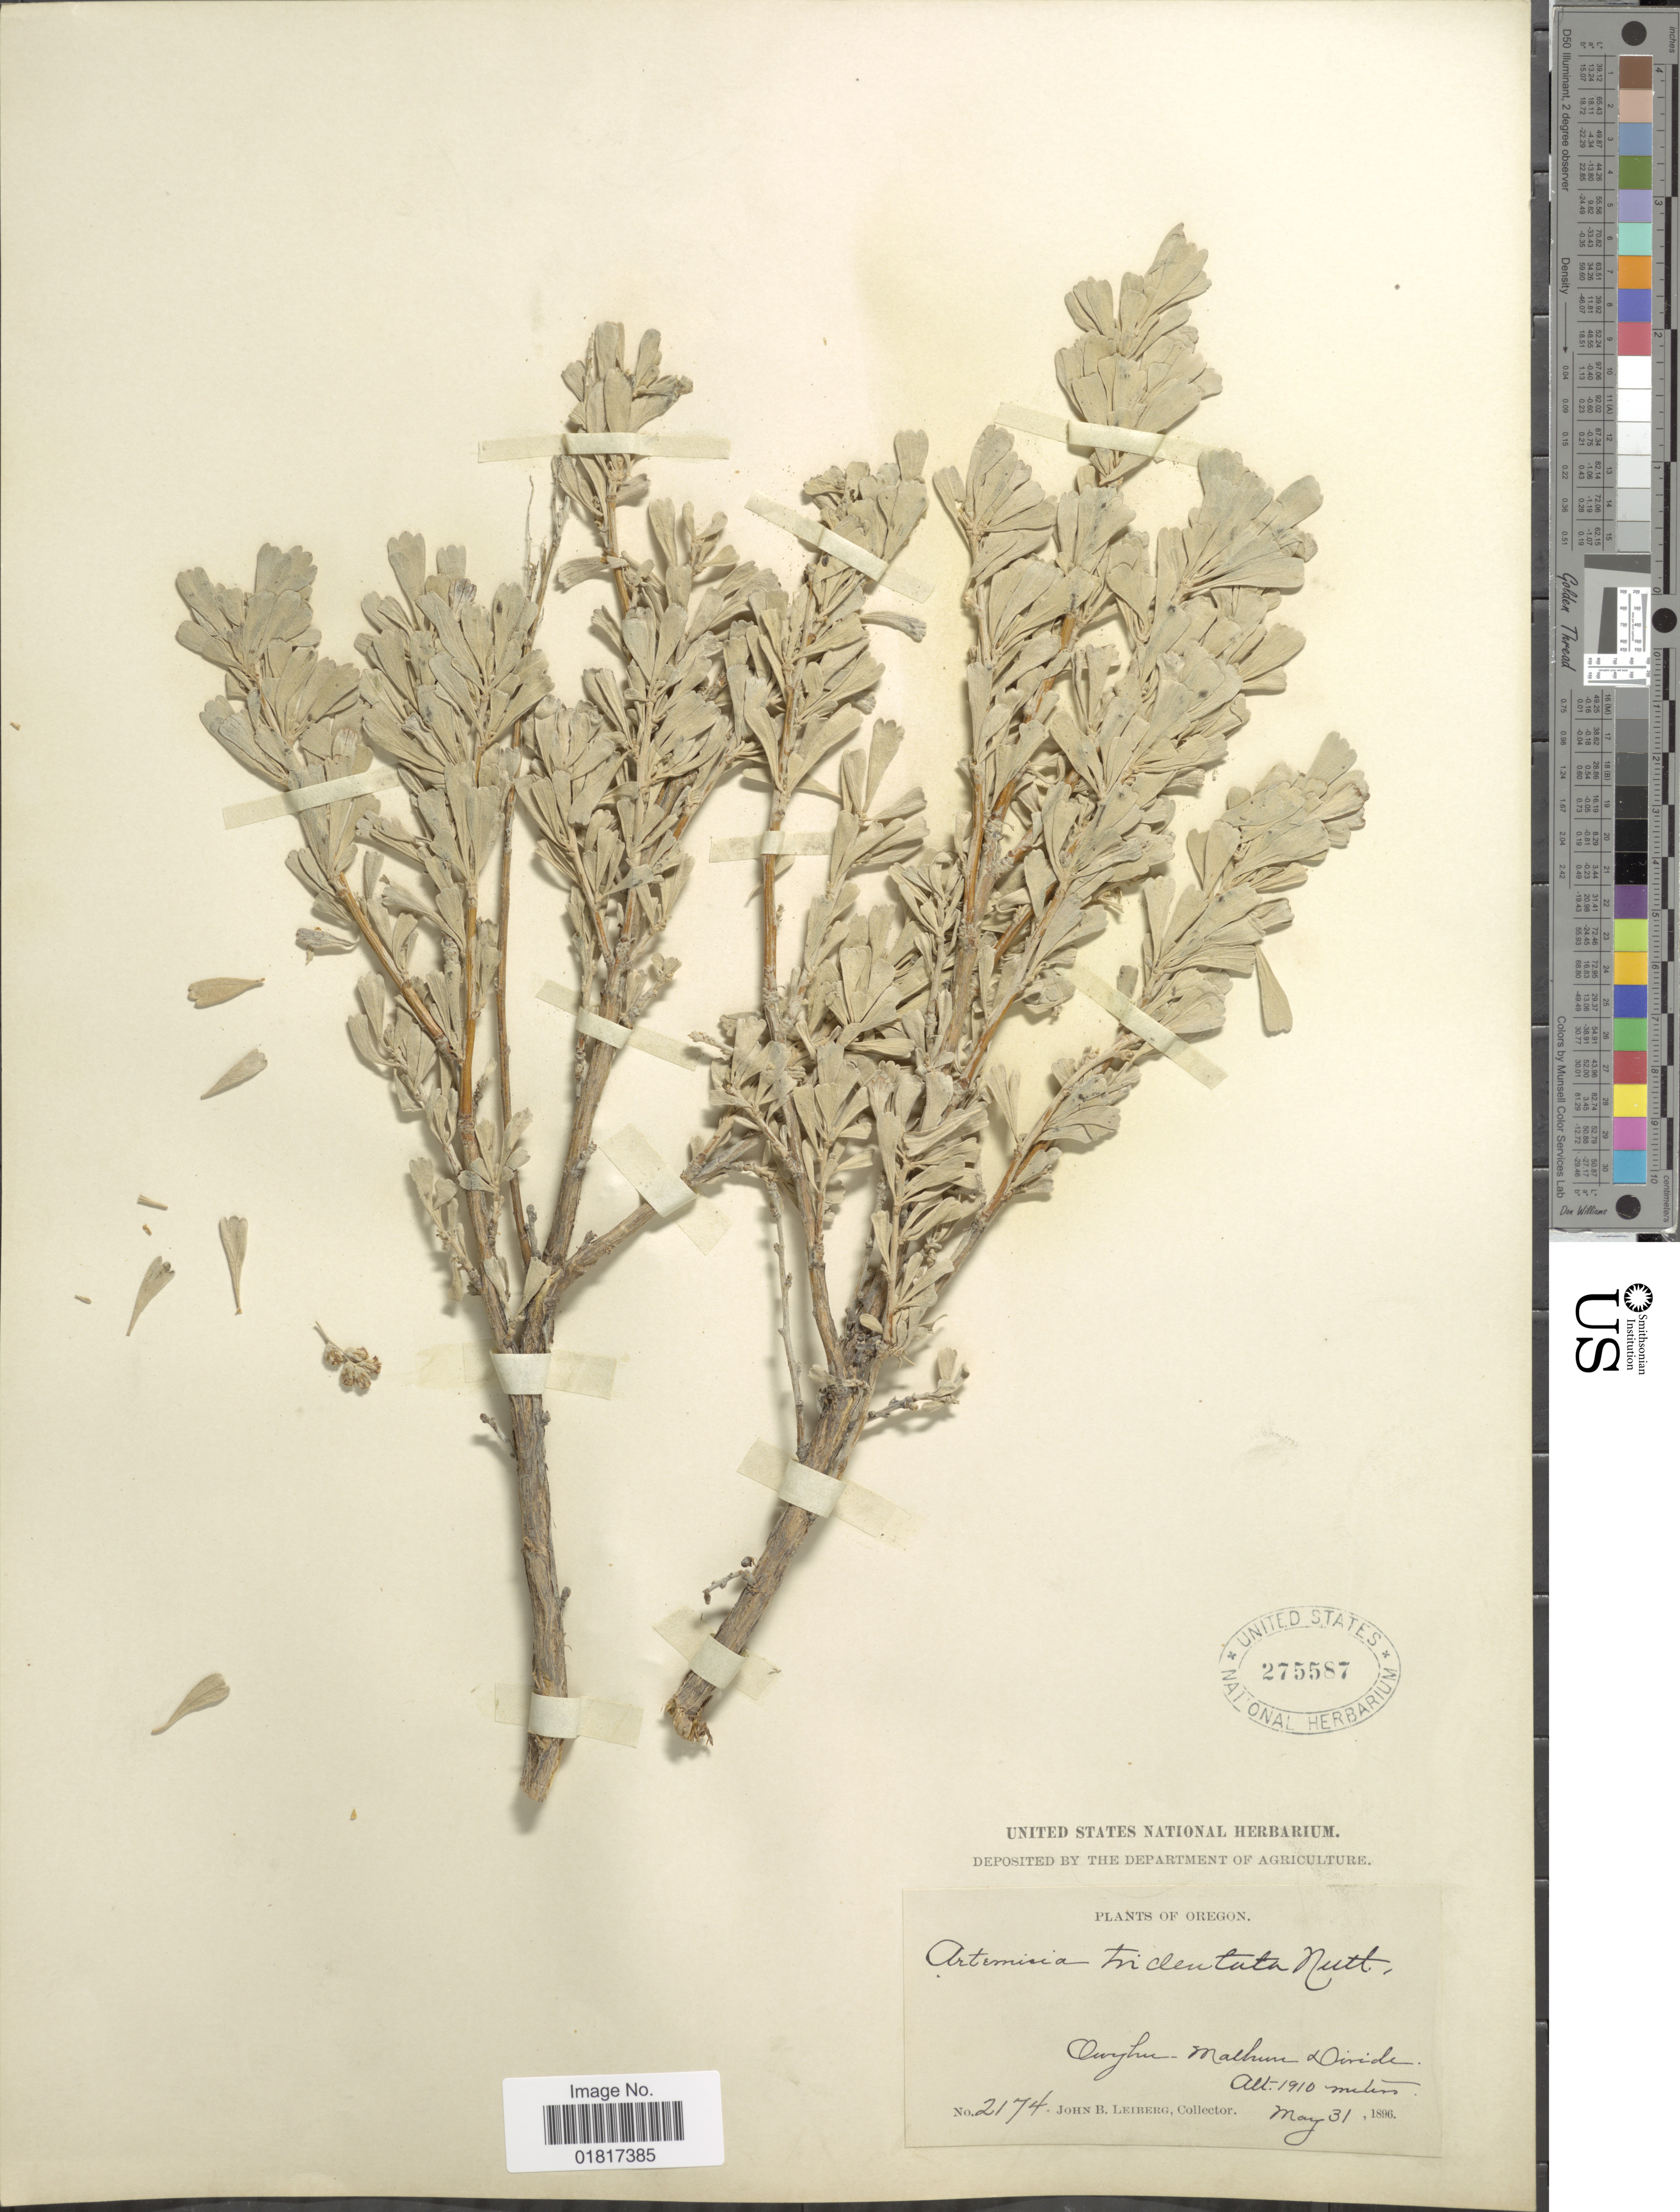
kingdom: Plantae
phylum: Tracheophyta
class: Magnoliopsida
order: Asterales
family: Asteraceae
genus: Artemisia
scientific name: Artemisia vaseyana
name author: Rydb.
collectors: J. B. Leiberg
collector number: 2174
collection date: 1896-05-31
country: United States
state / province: Oregon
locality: Owyhee-Malbur Divide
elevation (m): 1910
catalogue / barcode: US 275587